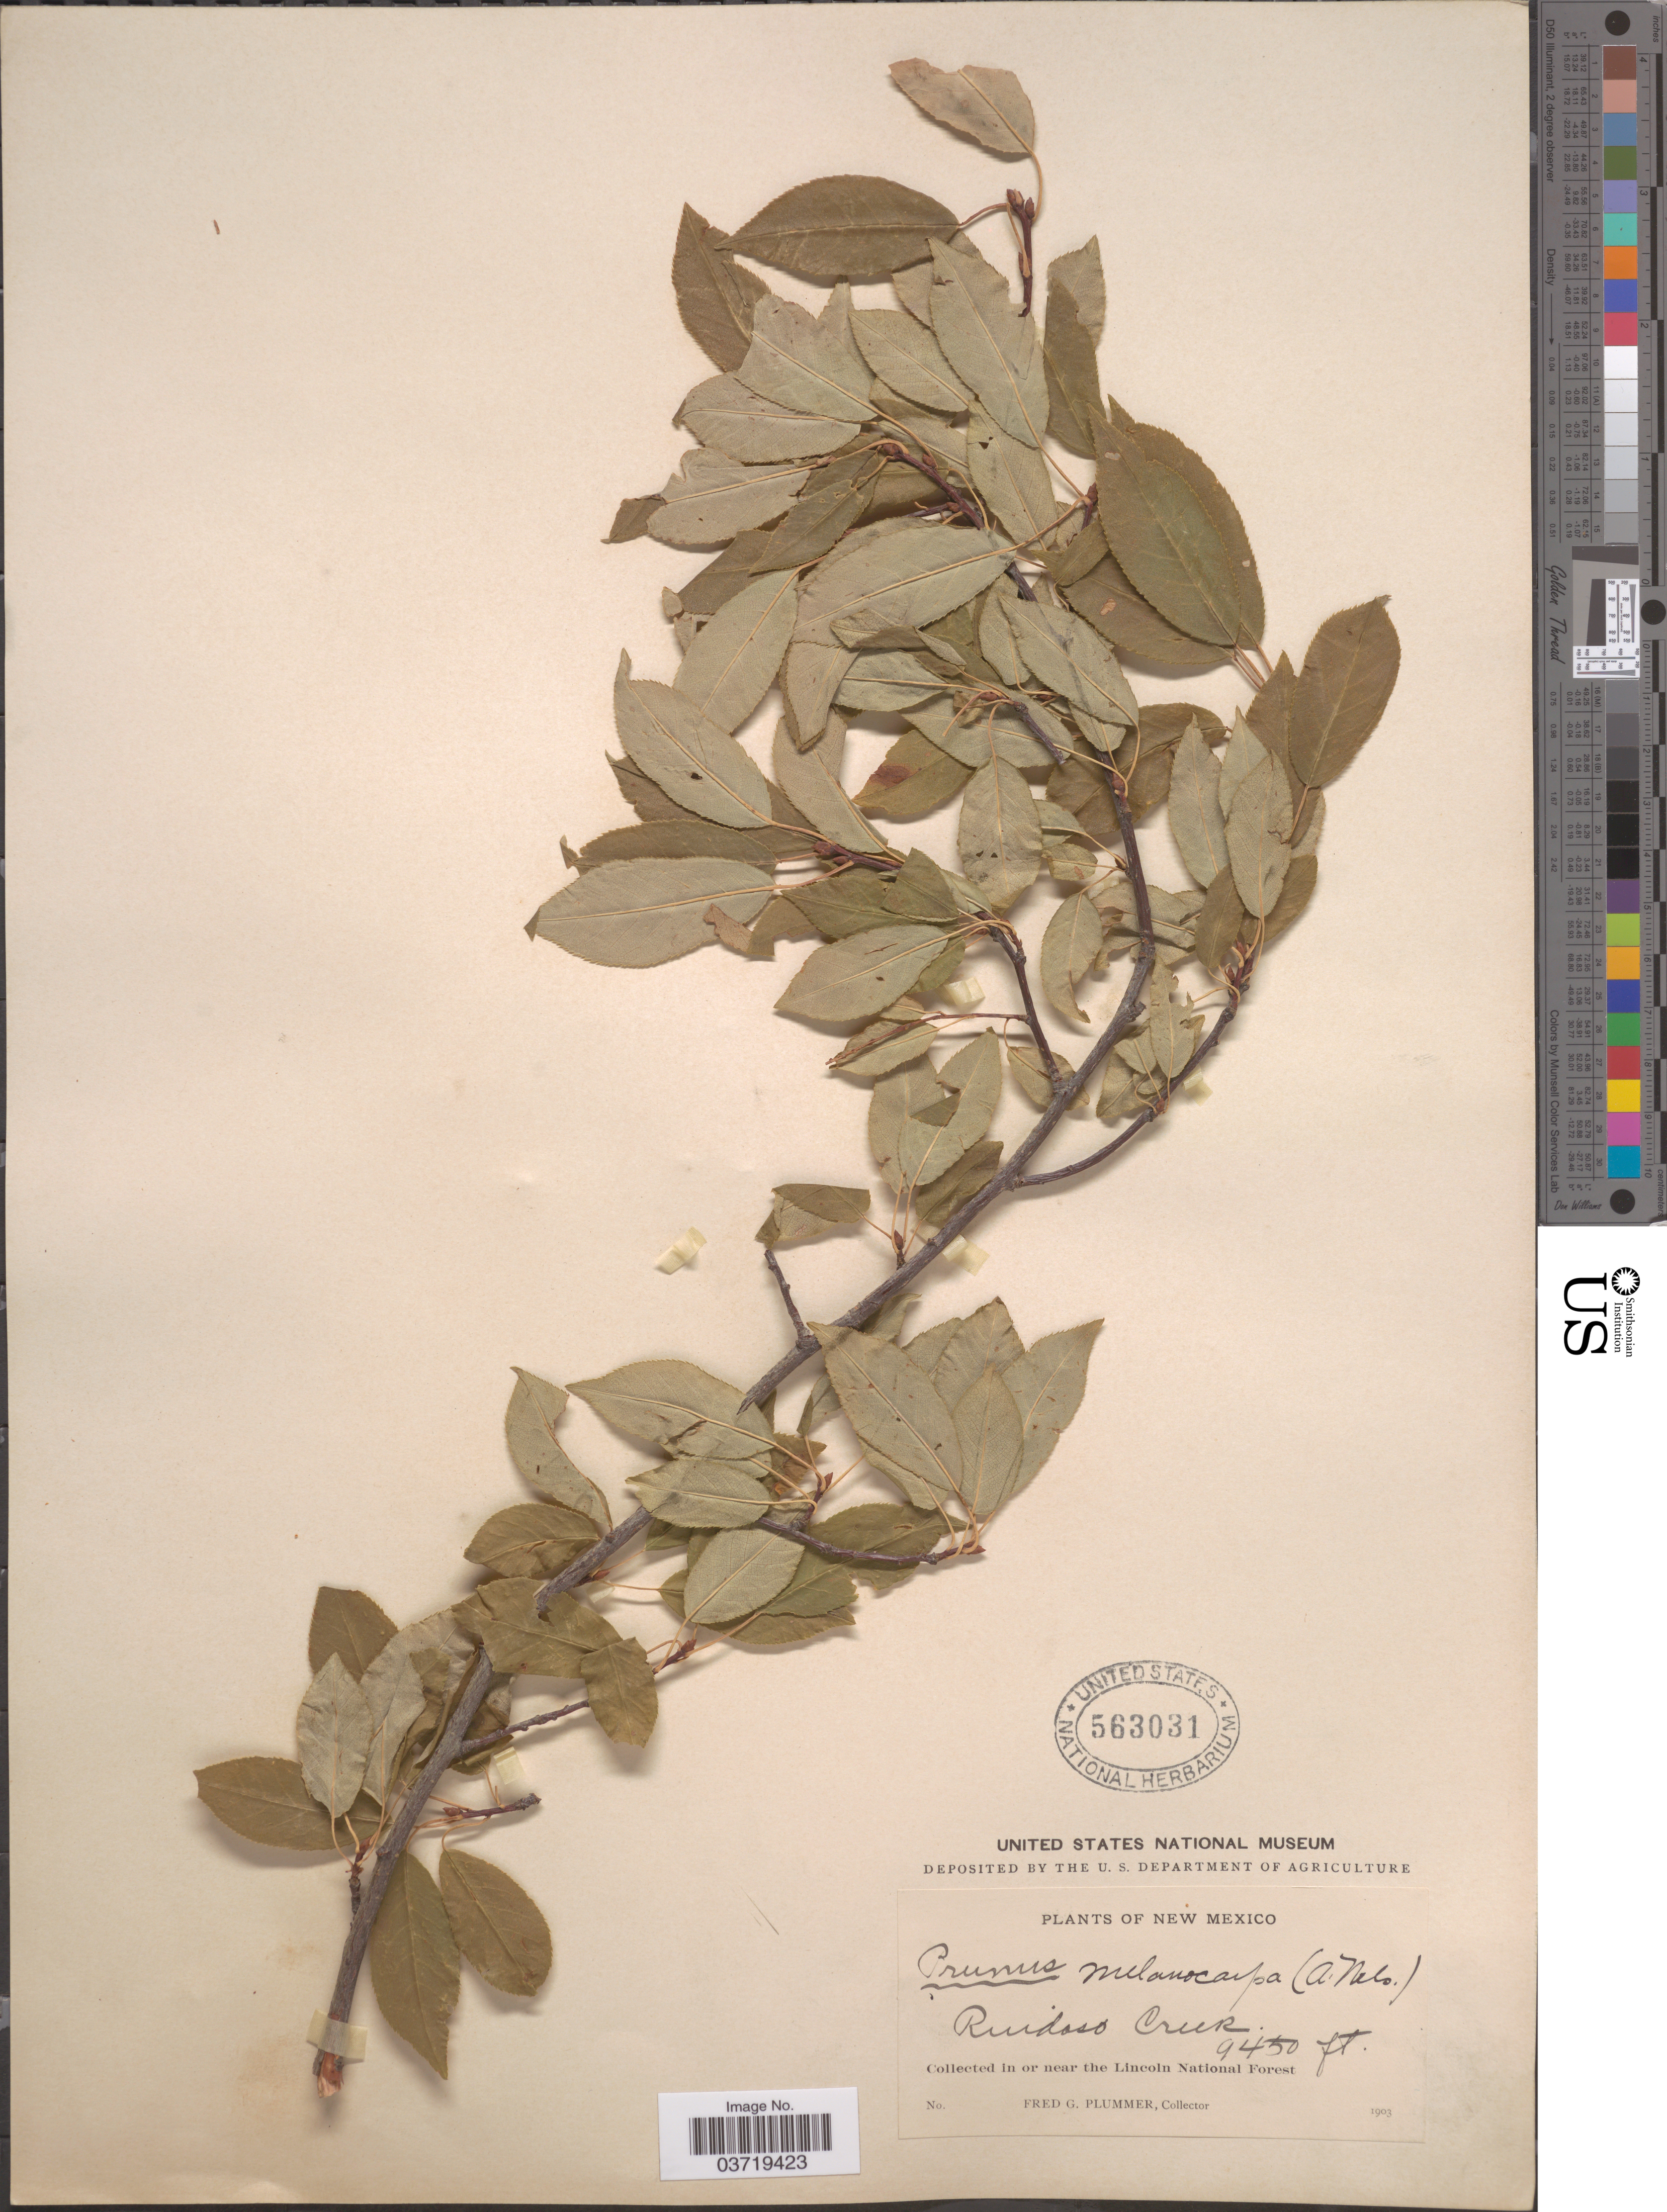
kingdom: Plantae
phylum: Tracheophyta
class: Magnoliopsida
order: Rosales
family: Rosaceae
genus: Prunus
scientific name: Prunus virginiana var. demissa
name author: (Nutt.) Torr.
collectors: F. Plummer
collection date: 1903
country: United States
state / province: New Mexico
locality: Ruidoso Creek. In or near the Lincoln National Forest.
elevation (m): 2880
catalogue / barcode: US 563031